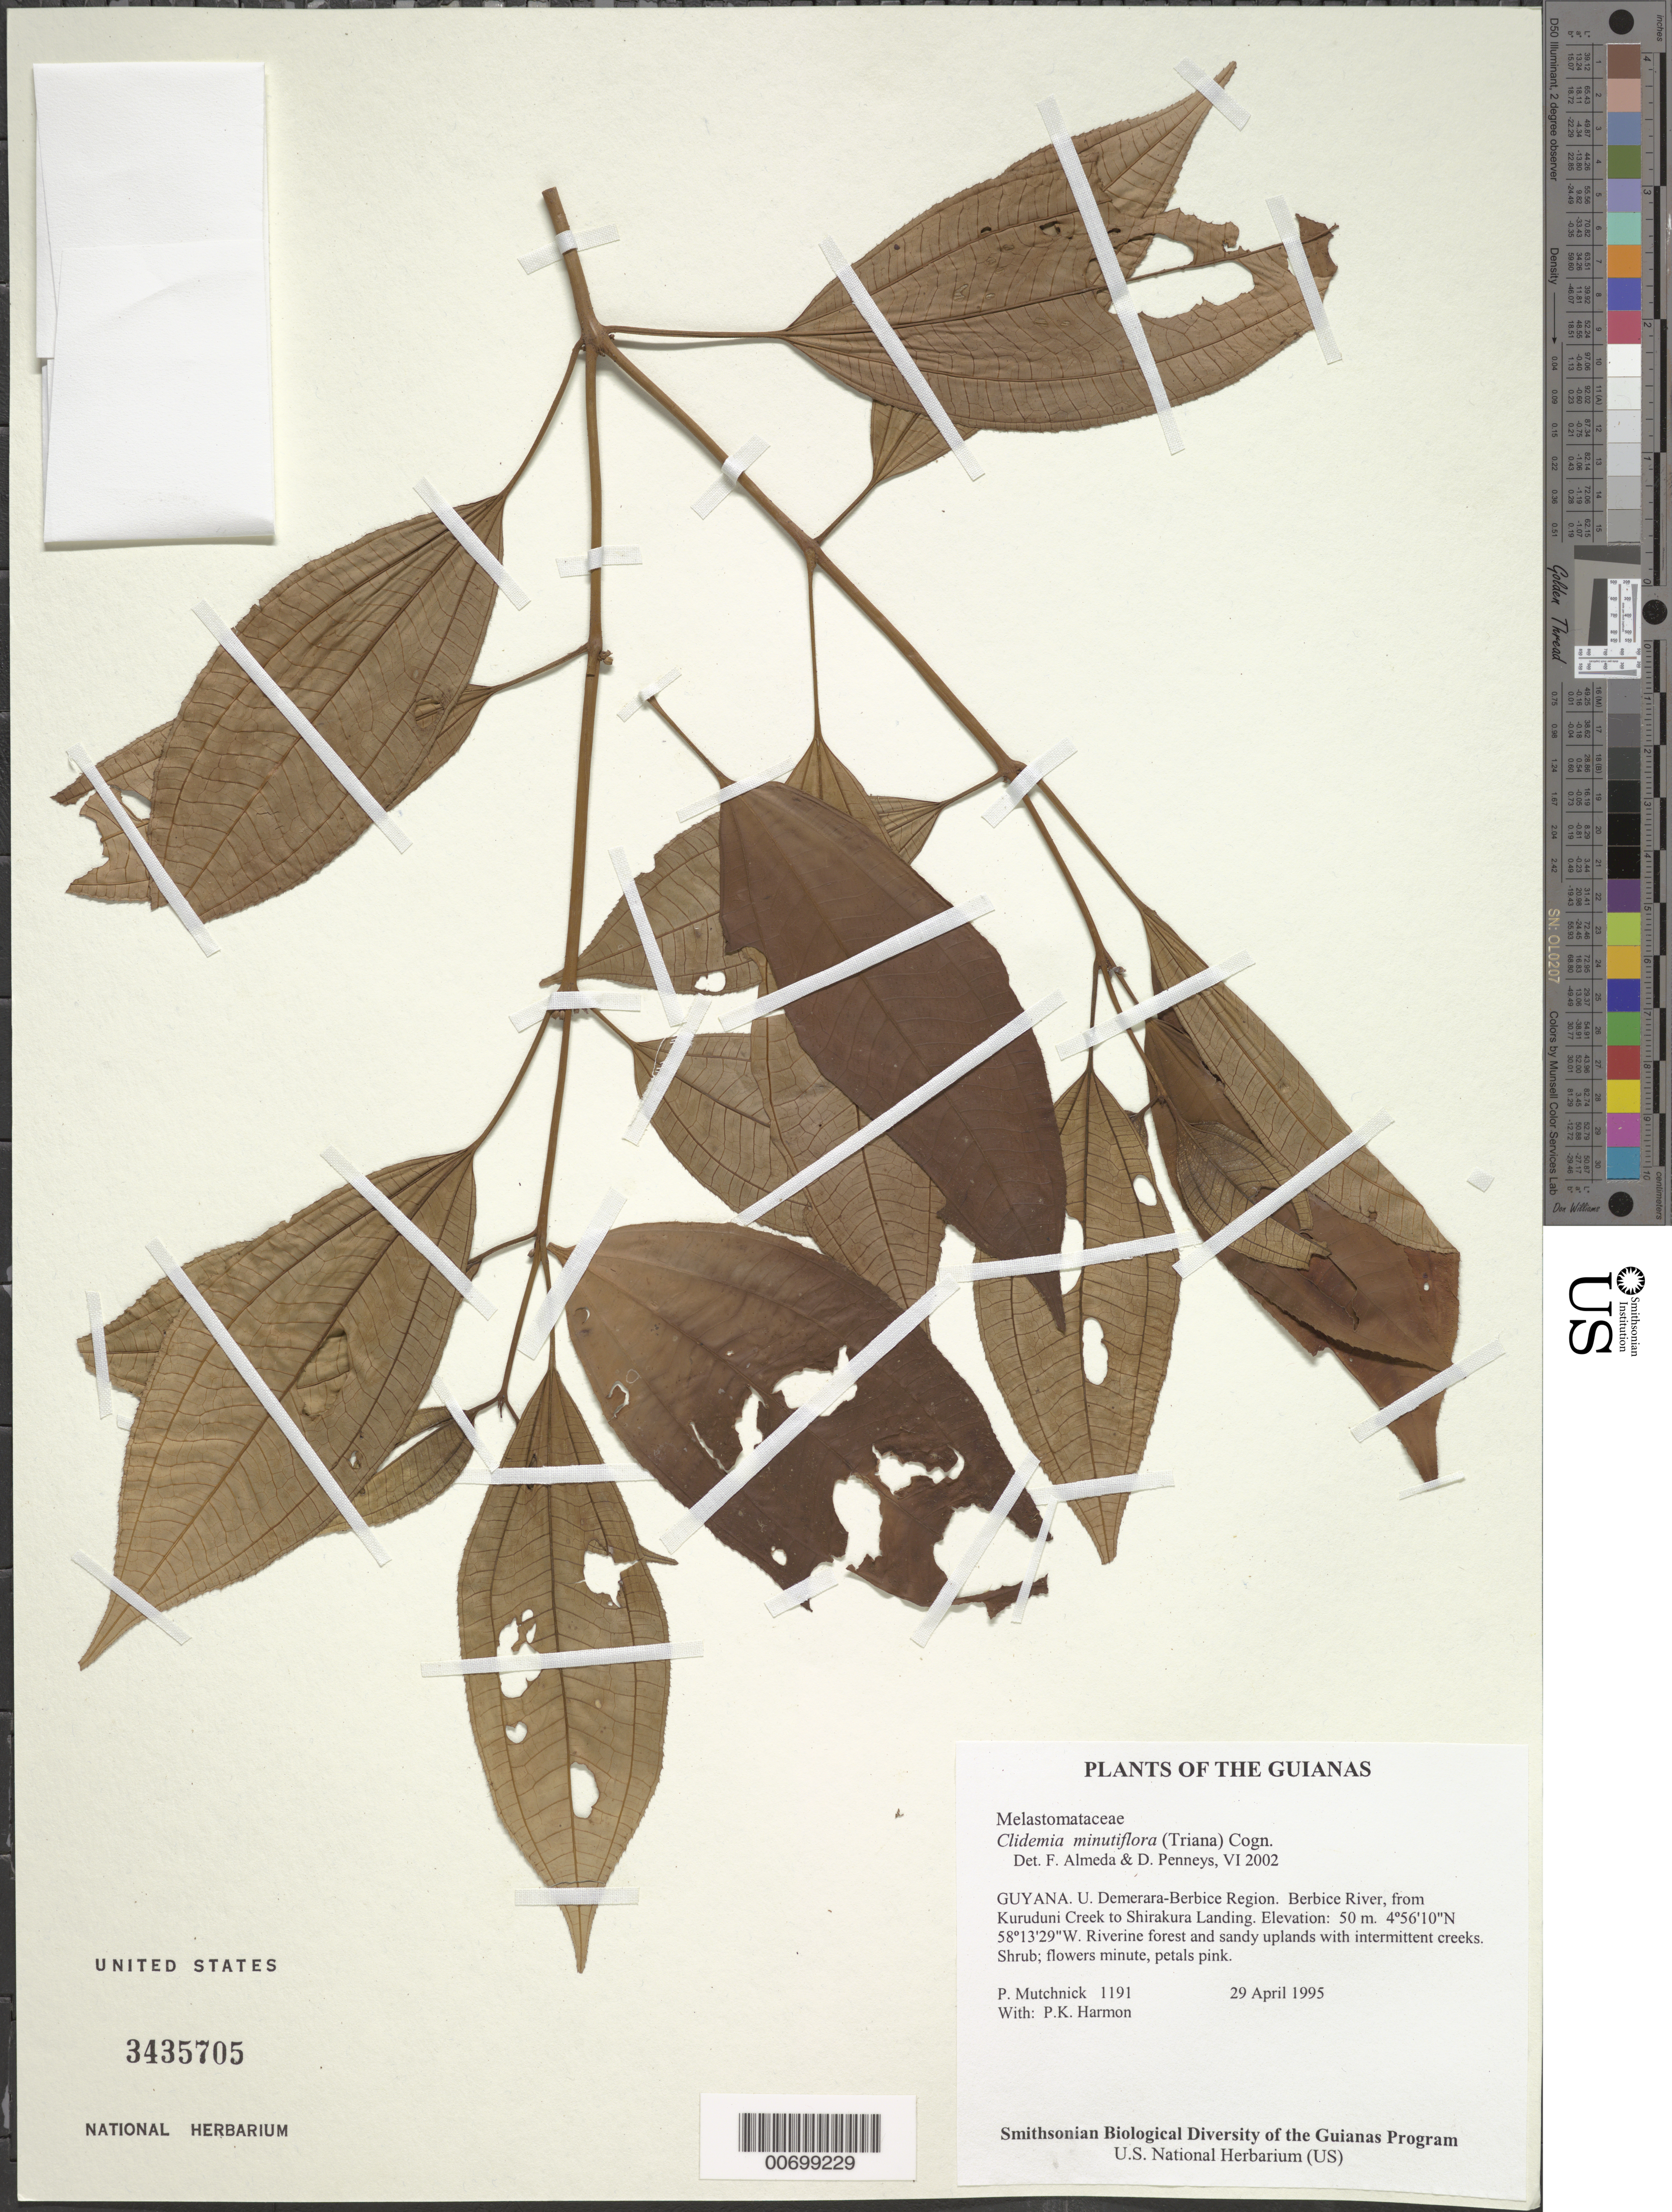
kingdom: Plantae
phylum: Tracheophyta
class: Magnoliopsida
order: Myrtales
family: Melastomataceae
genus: Clidemia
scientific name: Clidemia minutiflora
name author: (Triana) Cogn.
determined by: Almeda, F.; Penneys, D. S.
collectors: P. Mutchnick & P. Harmon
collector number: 1191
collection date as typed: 29 April 1995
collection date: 1995-04-29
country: Guyana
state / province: U. Demerara-Berbice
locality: Berbice River, from Kuruduni Creek to Shirakura Landing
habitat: Riverine forest and sandy uplands with intermittent creeks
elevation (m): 50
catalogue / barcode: US 3435705